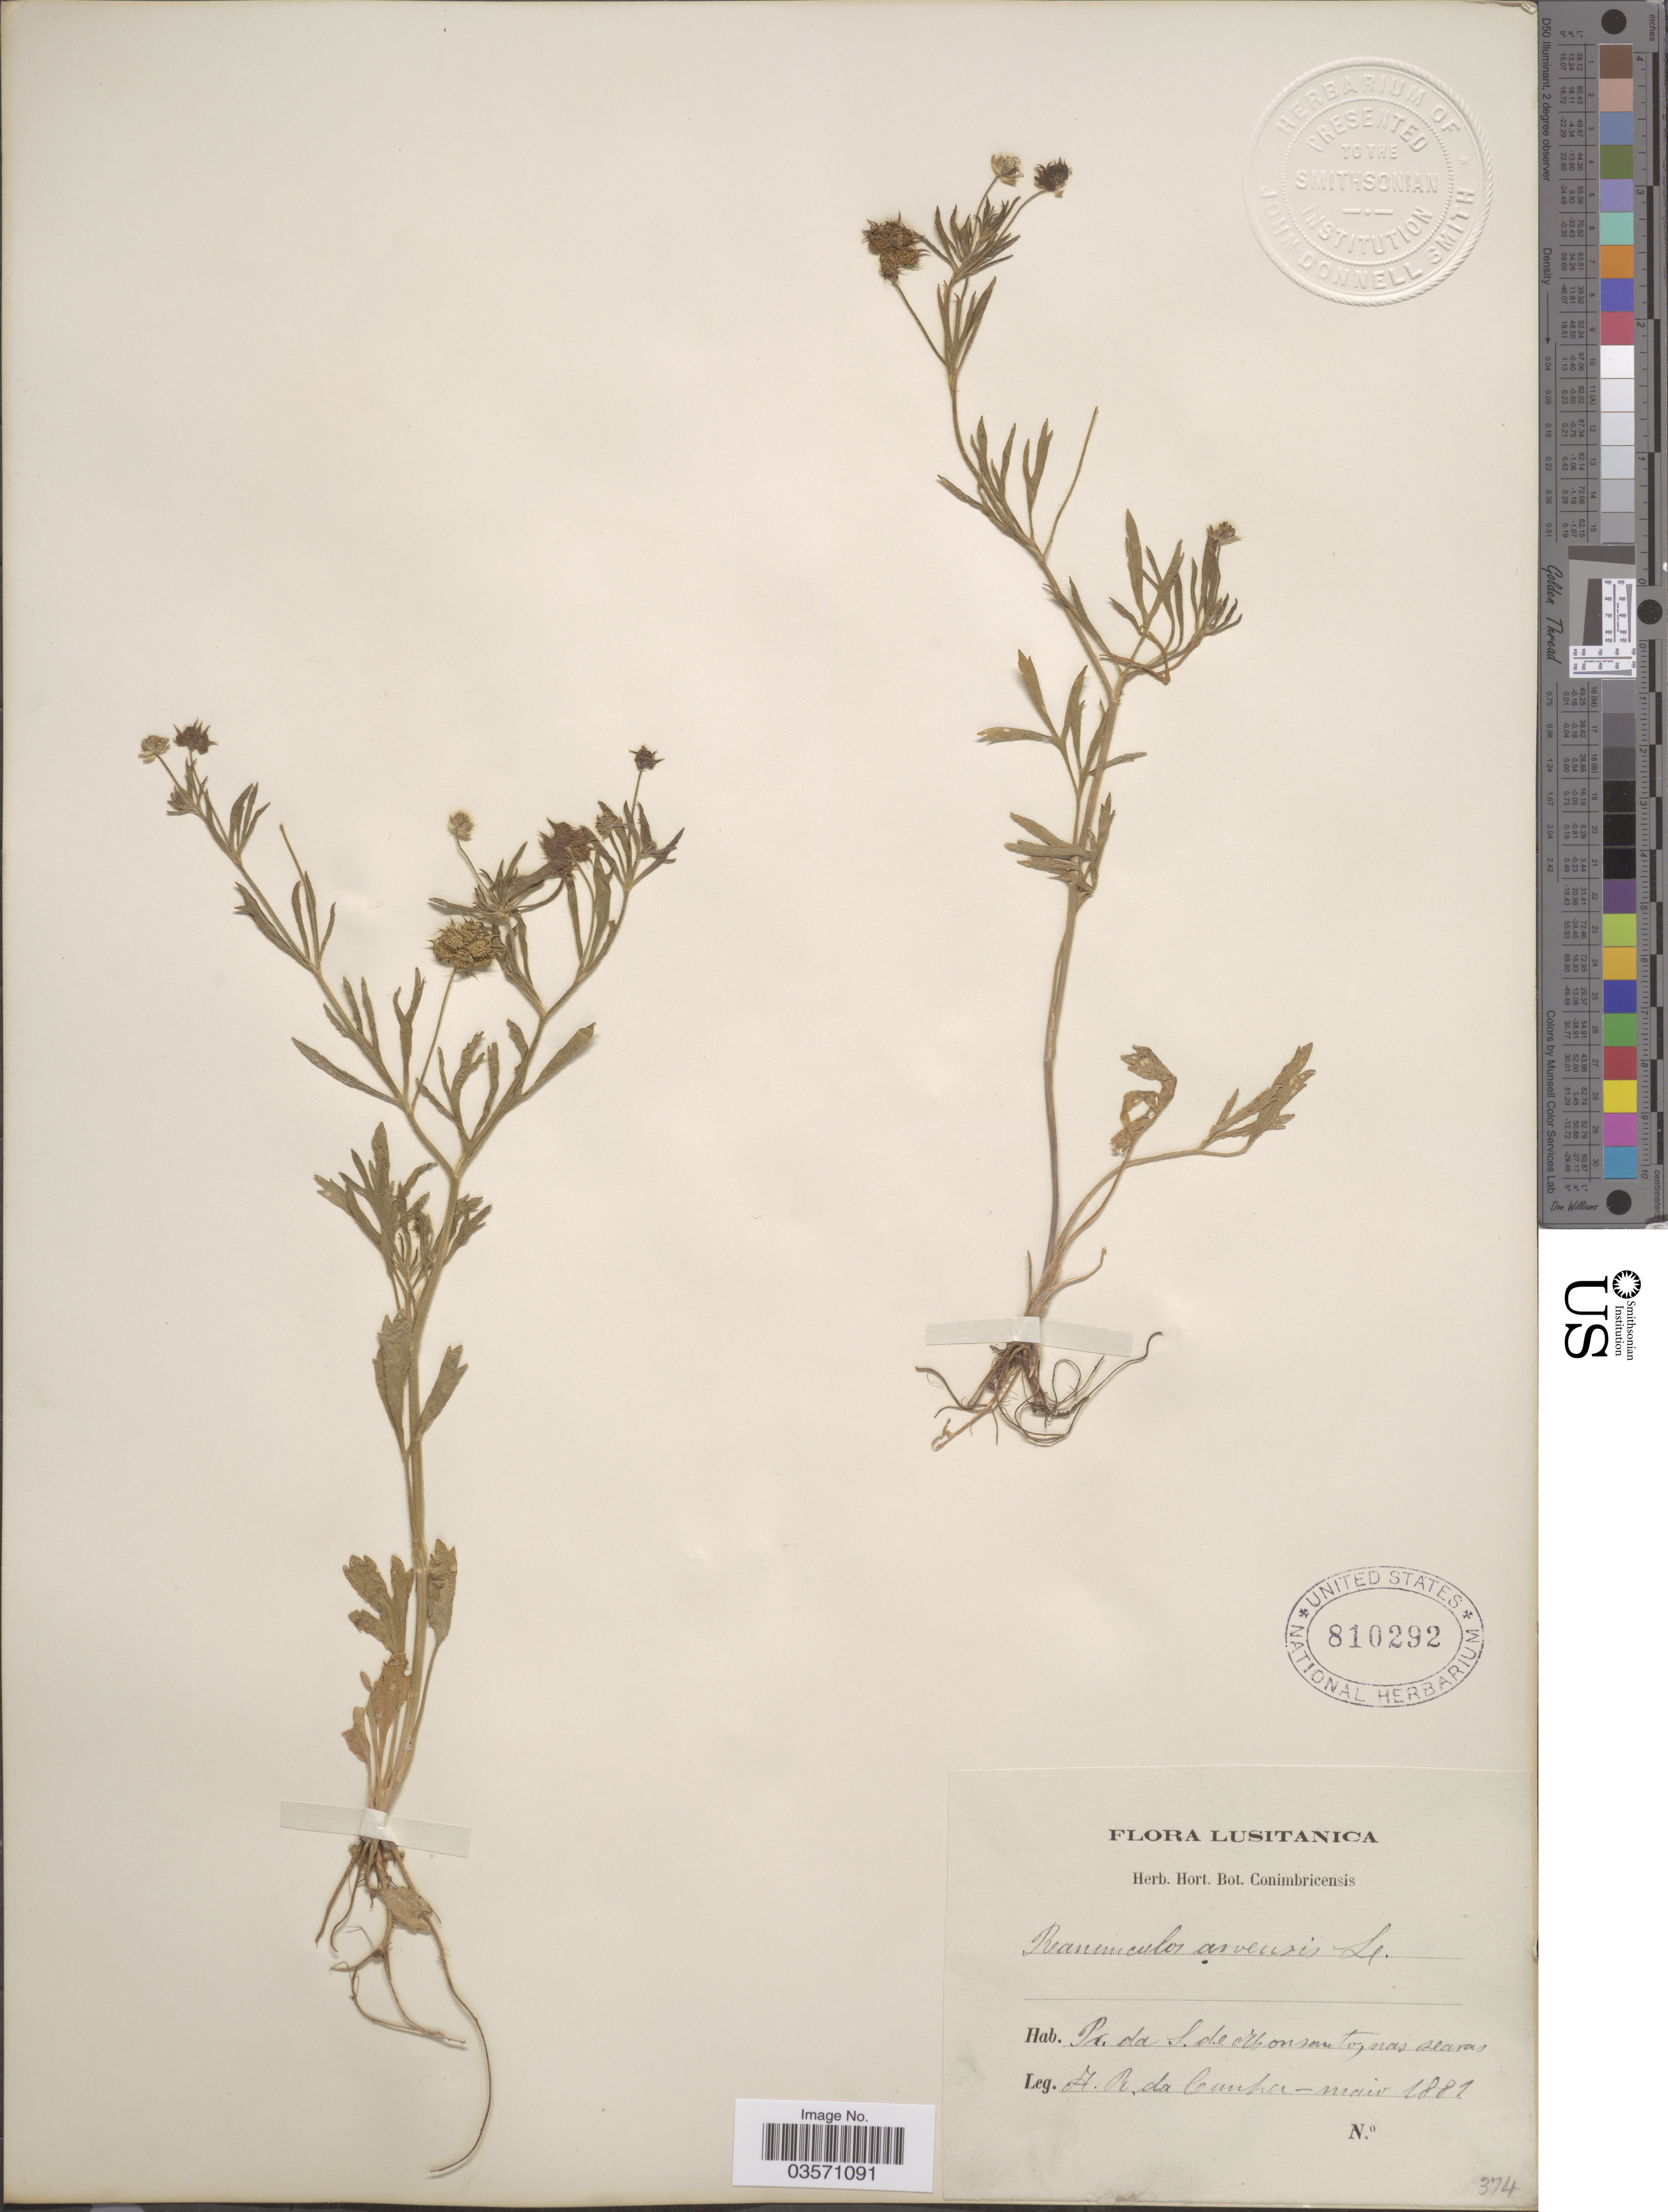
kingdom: Plantae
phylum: Tracheophyta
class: Magnoliopsida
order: Ranunculales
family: Ranunculaceae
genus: Ranunculus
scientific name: Ranunculus arvensis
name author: L.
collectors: A. Da Cunha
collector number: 374?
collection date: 1881-05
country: Portugal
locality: Lusitanica, Pr. da S. de Monson [interpreted] toy nas searas.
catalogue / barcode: US 810292